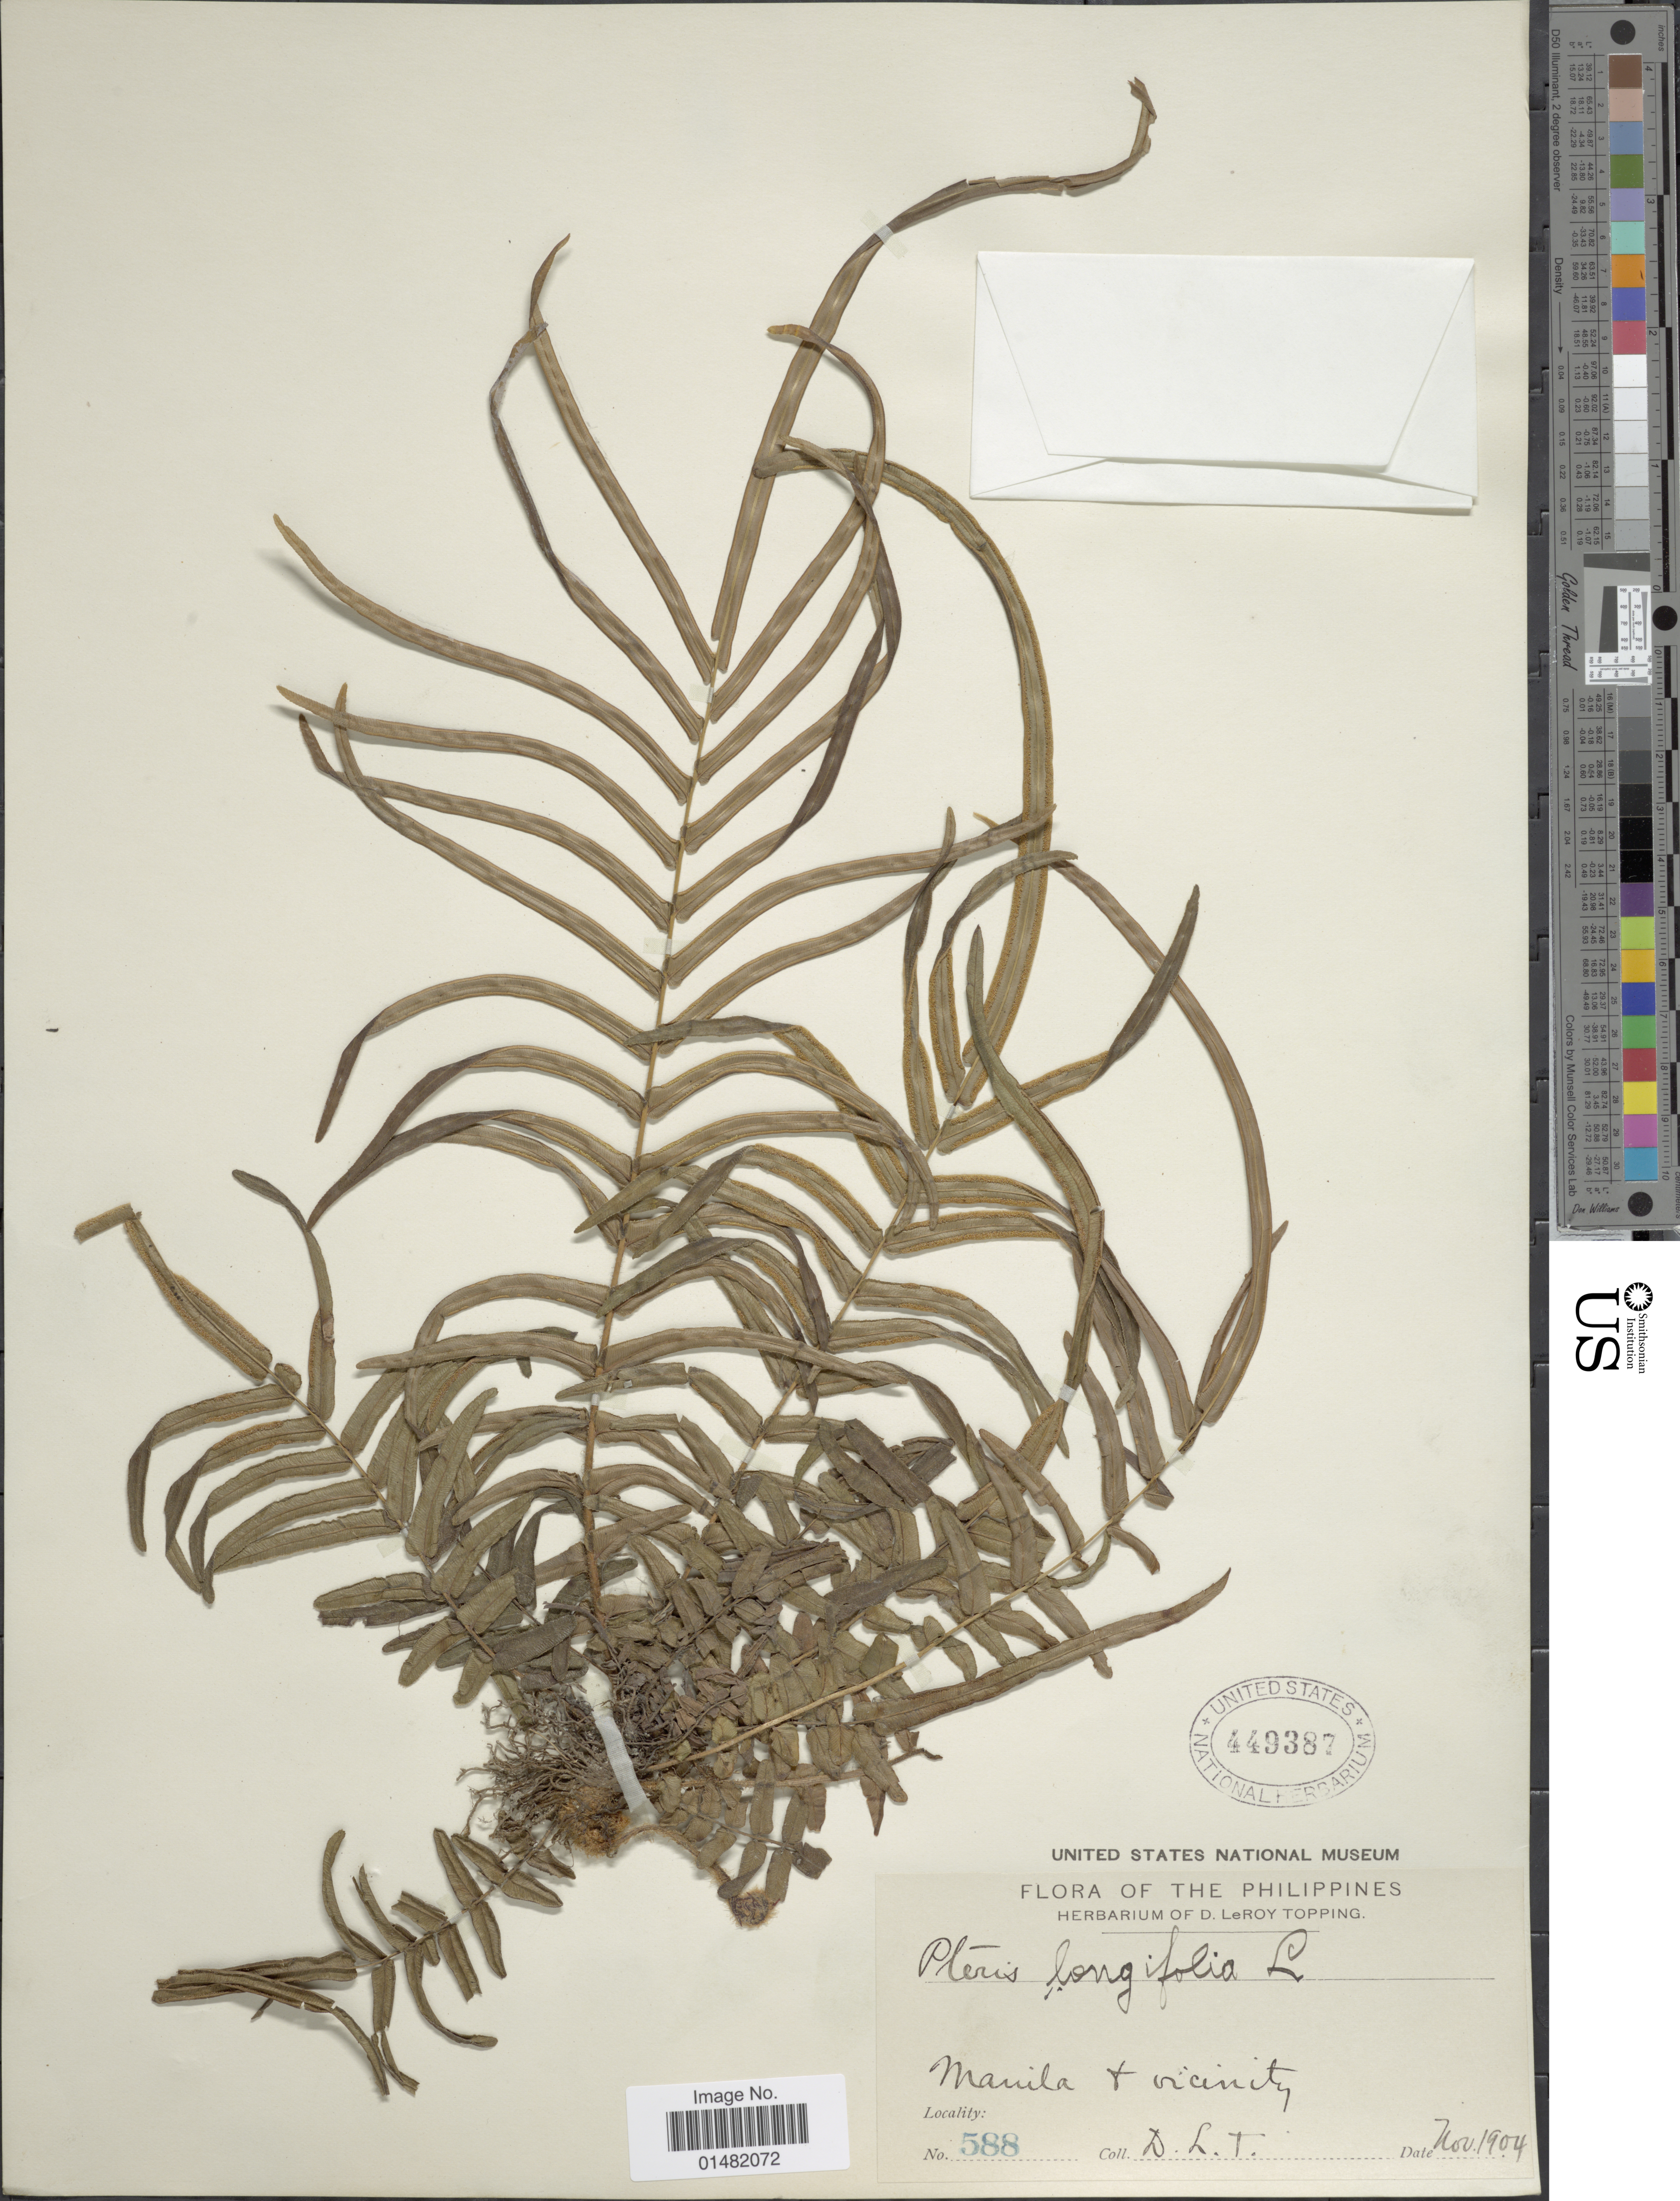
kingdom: Plantae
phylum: Tracheophyta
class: Polypodiopsida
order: Polypodiales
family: Pteridaceae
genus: Pteris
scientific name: Pteris vittata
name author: L.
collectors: D. L. Topping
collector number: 588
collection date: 1904-11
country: Philippines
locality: Manila & vicinity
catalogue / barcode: US 449387